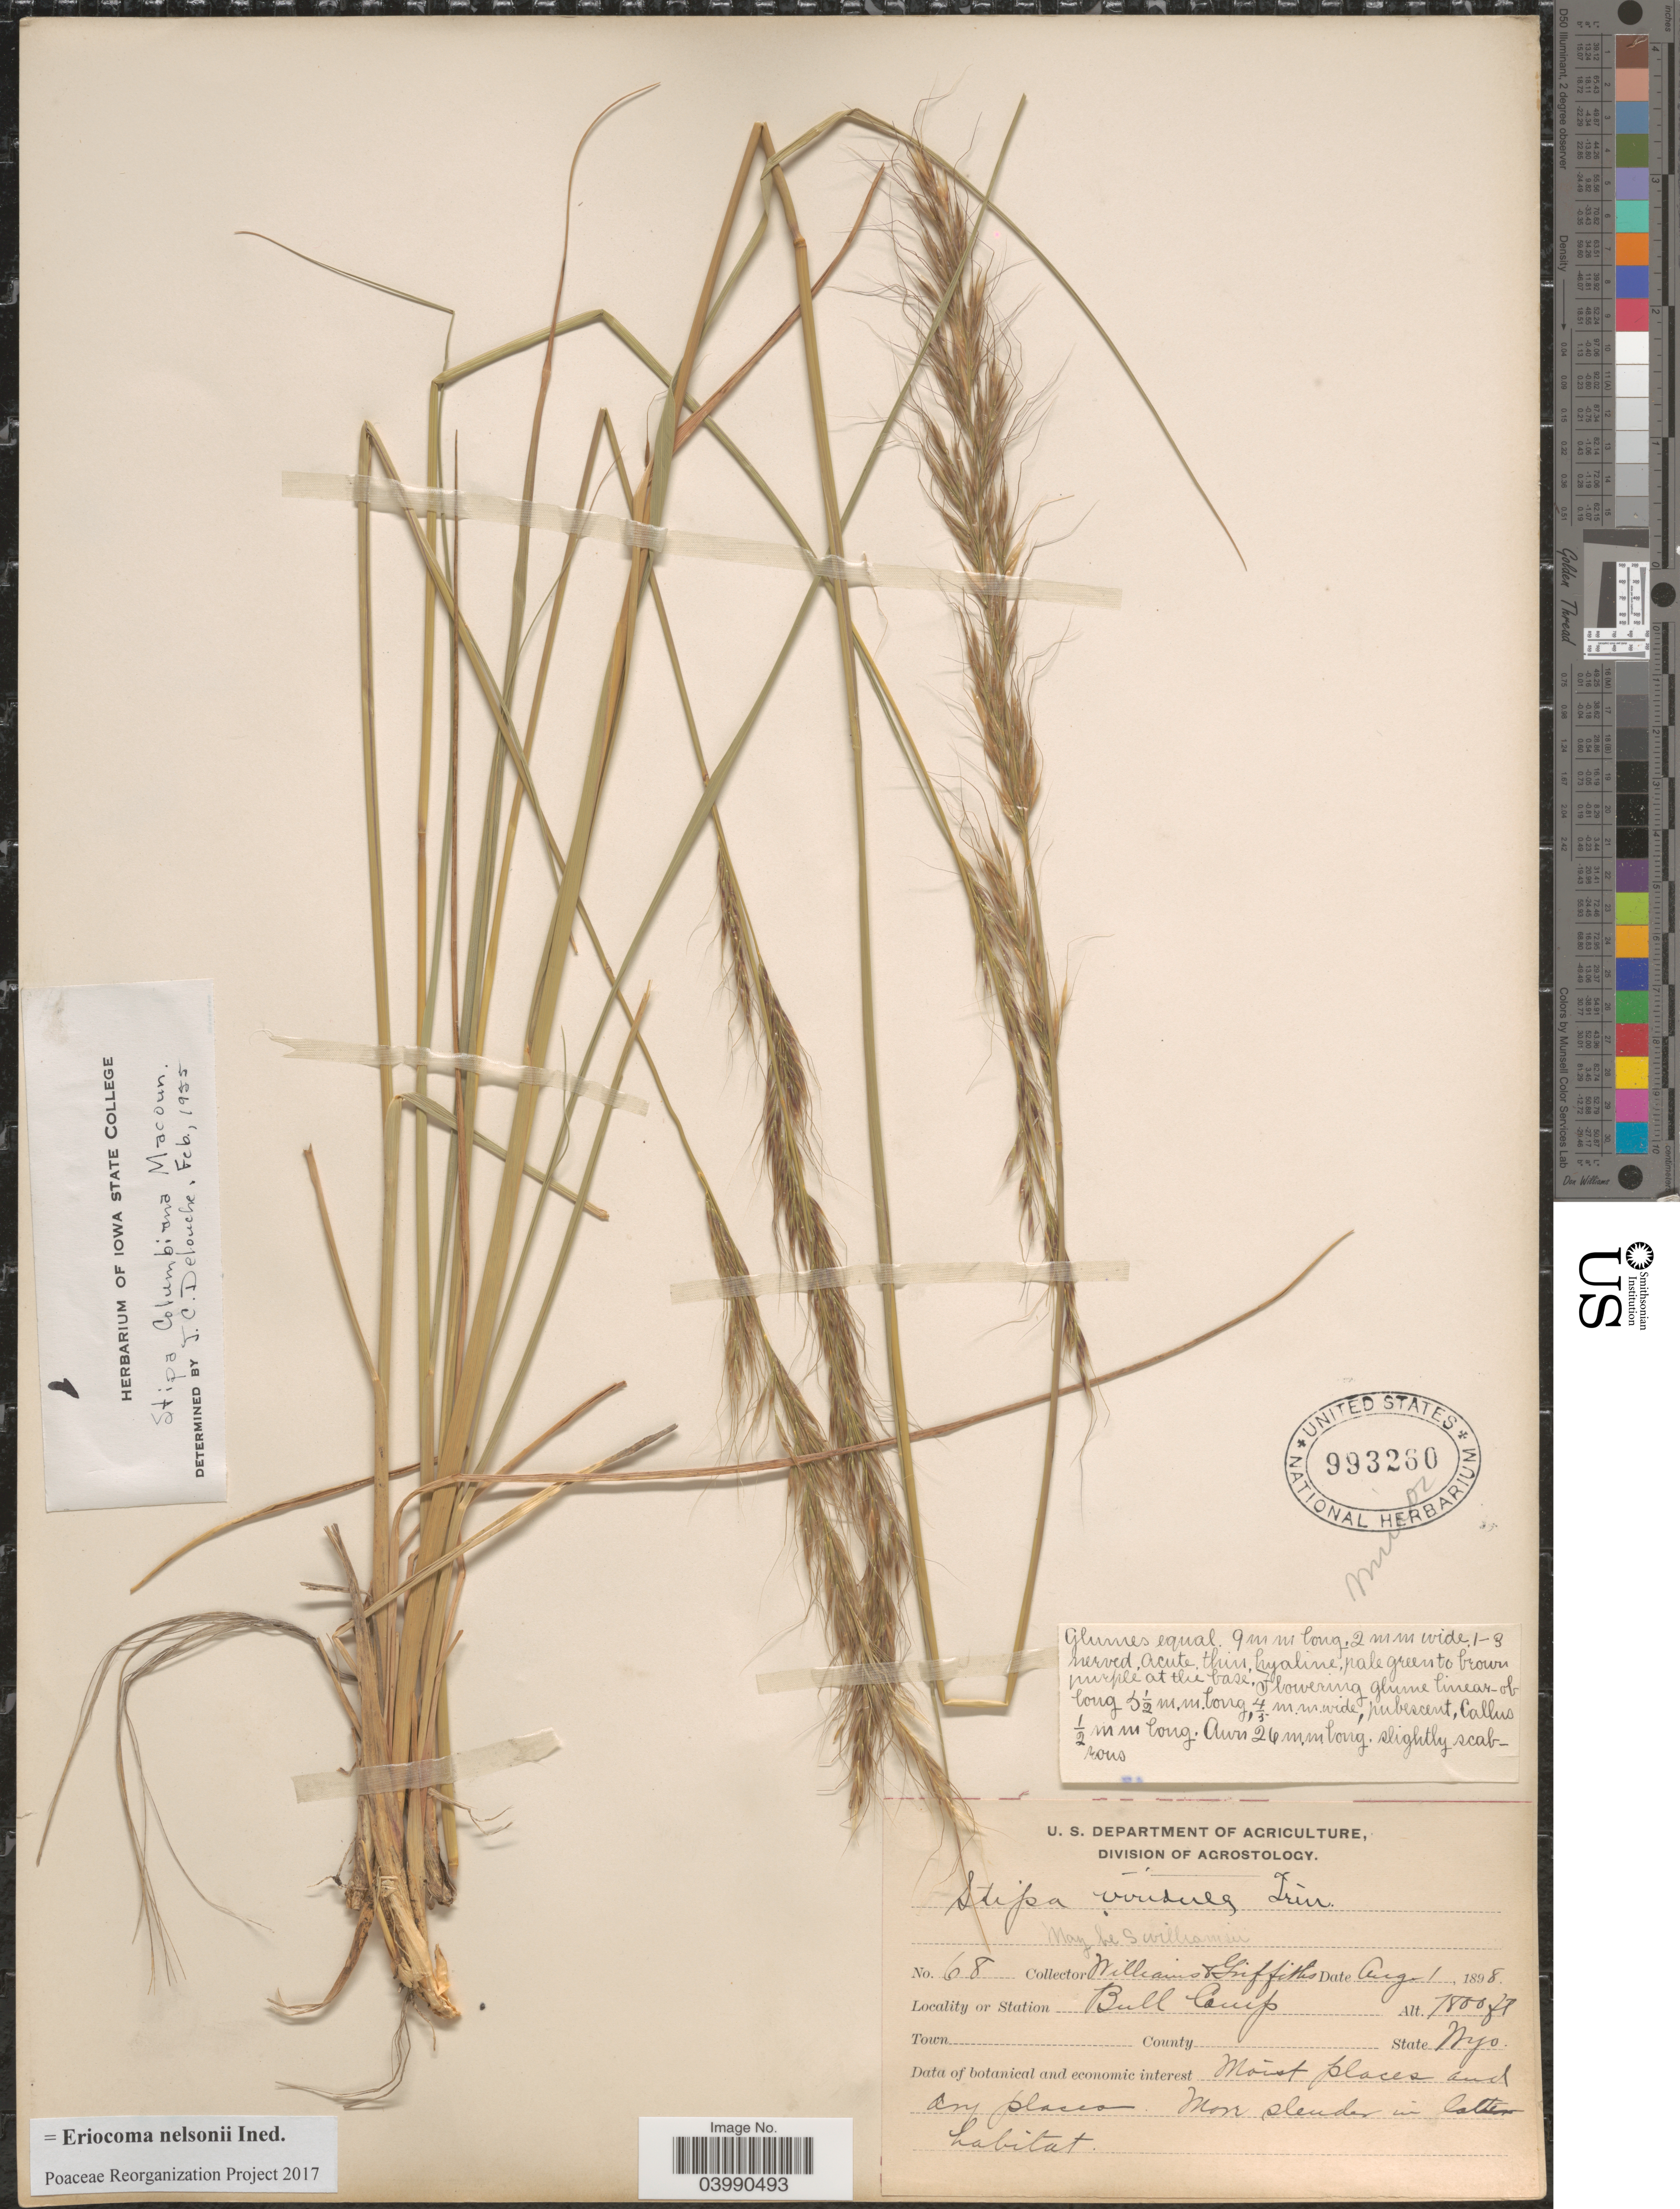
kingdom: Plantae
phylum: Tracheophyta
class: Liliopsida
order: Poales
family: Poaceae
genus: Eriocoma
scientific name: Eriocoma nelsonii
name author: (Scribn.) Romasch.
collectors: -- Williams & -- Griffiths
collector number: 68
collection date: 1898-08-01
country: United States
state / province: Wyoming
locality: Station Bull Camp.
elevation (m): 2377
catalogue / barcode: US 993260